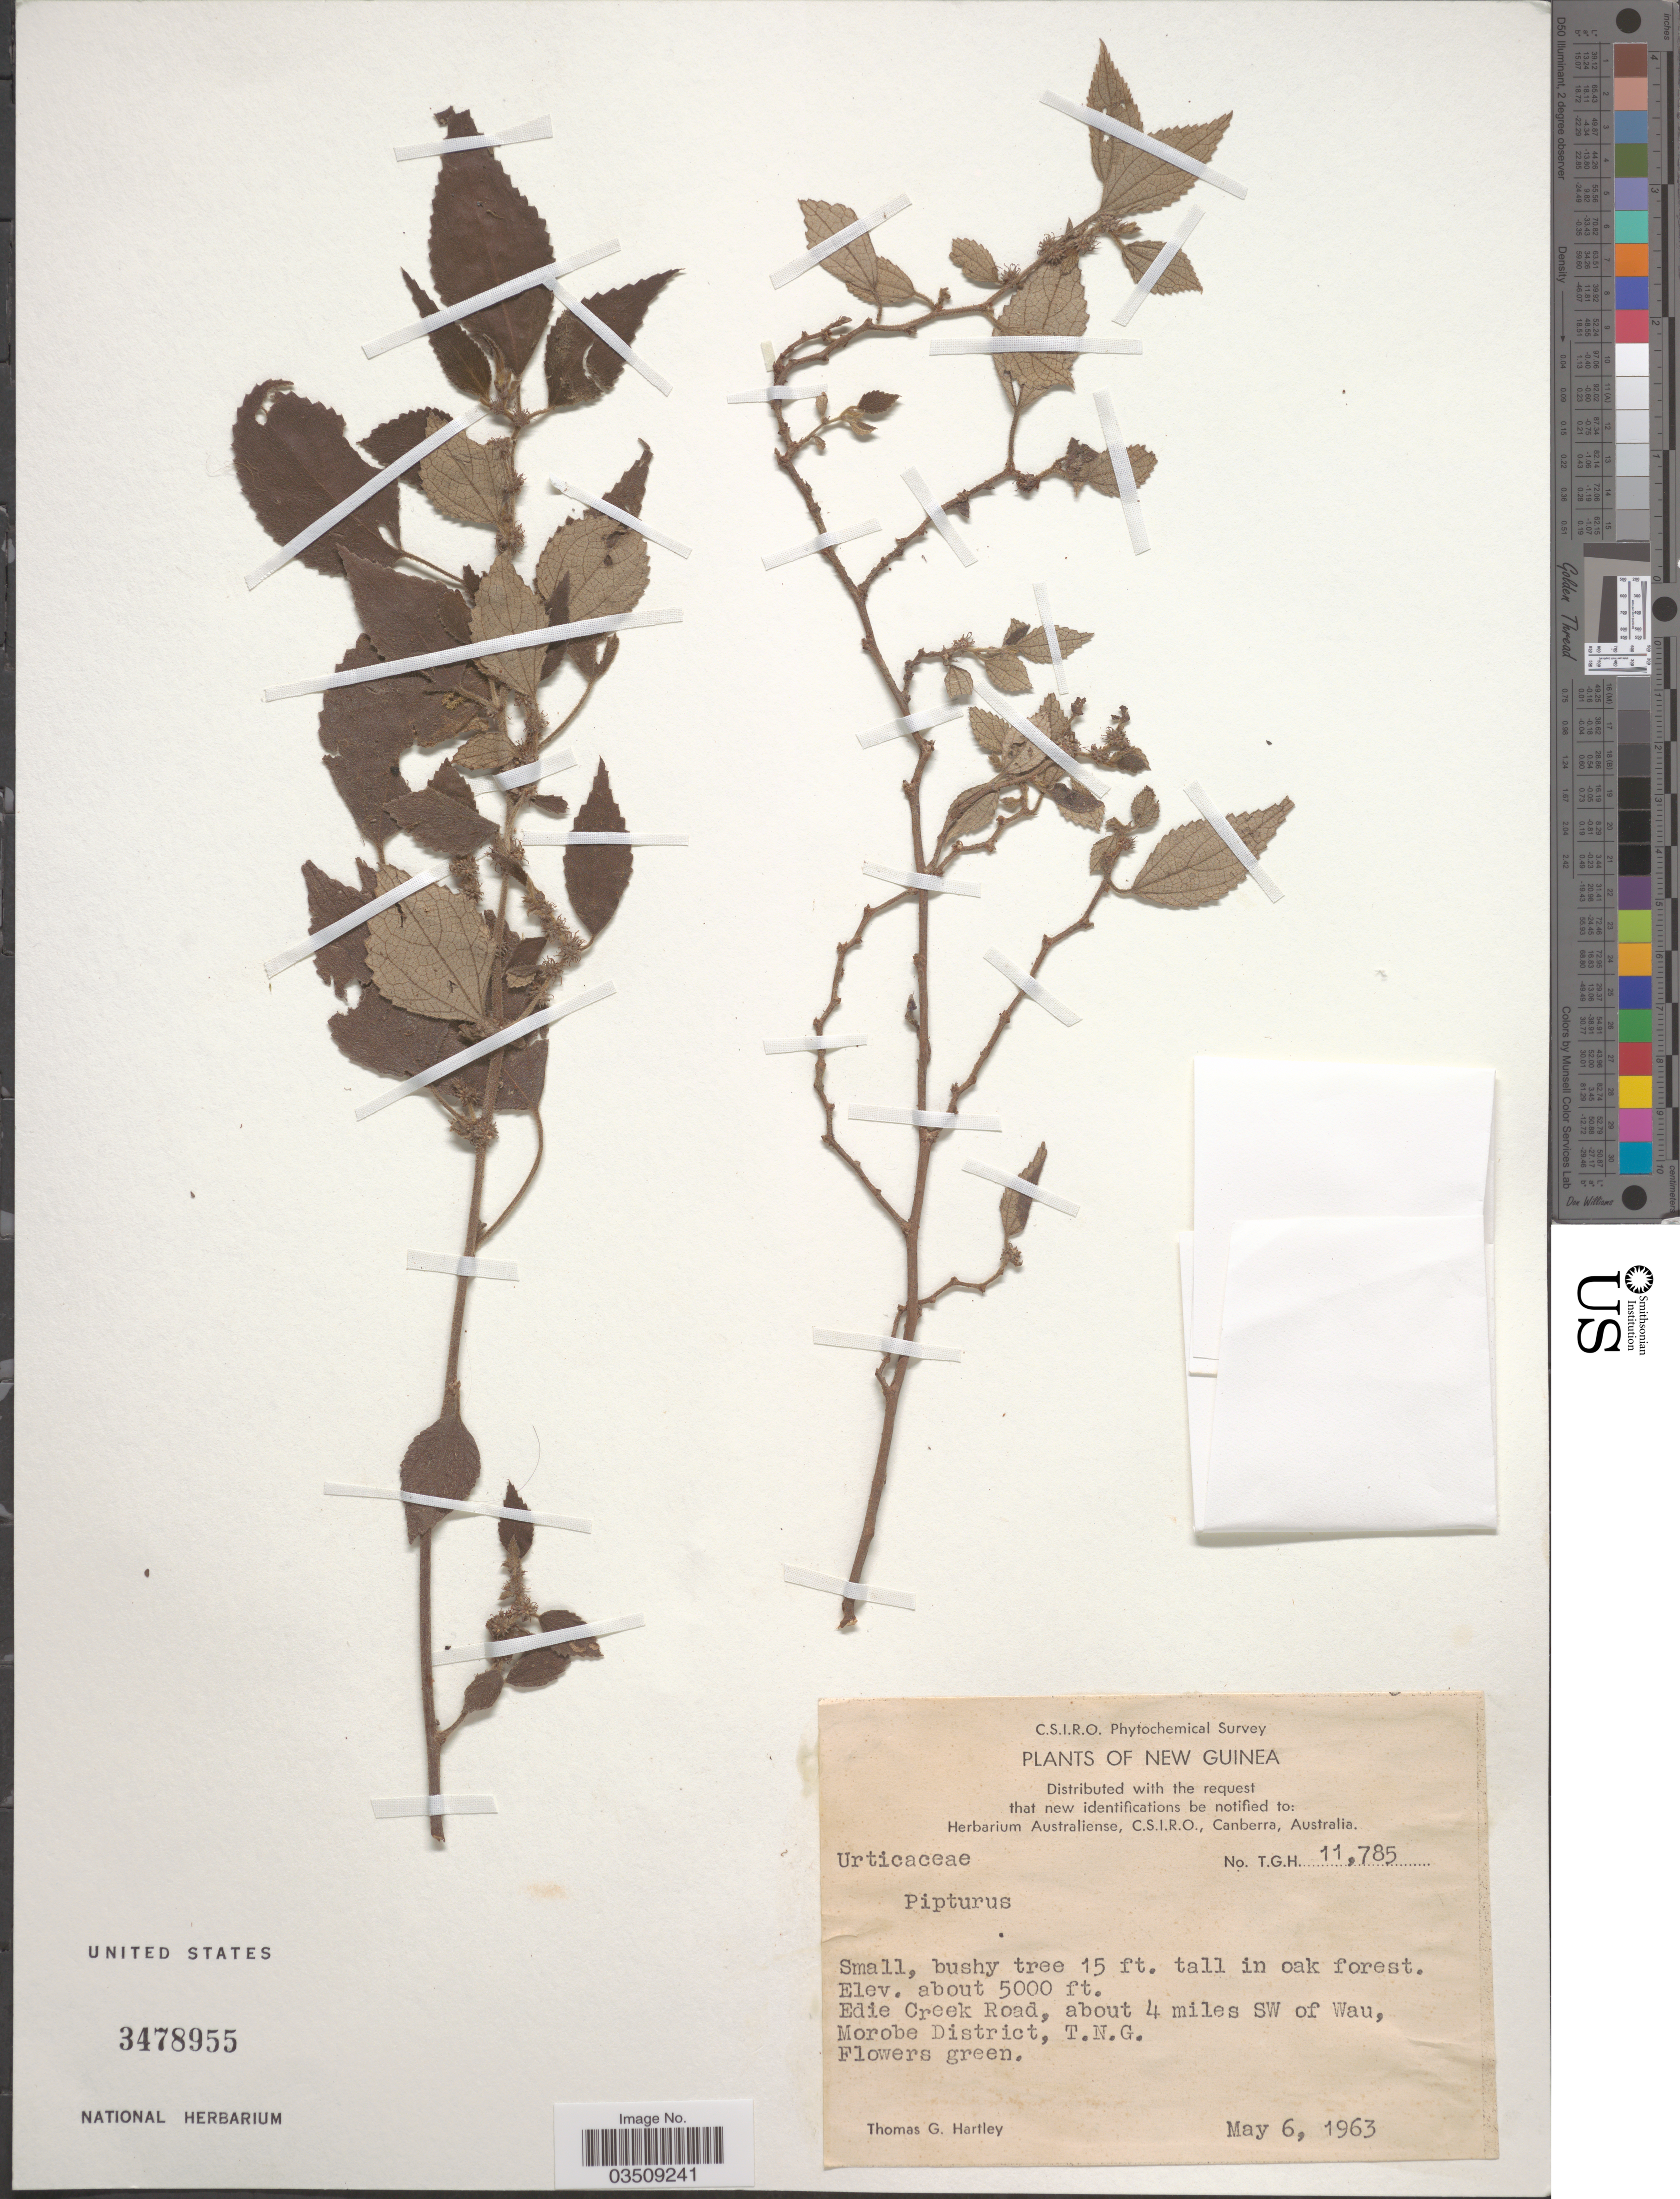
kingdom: Plantae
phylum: Tracheophyta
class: Magnoliopsida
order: Rosales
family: Urticaceae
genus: Pipturus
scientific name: Pipturus sp.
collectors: T. G. Hartley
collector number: TGH11785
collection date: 1963-05-06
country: Papua New Guinea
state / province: Morobe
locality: New Guinea. Edie Creek Road, about 4 miles SW of Wau, Morobe District, T.N.G.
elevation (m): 1524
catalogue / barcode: US 3478955